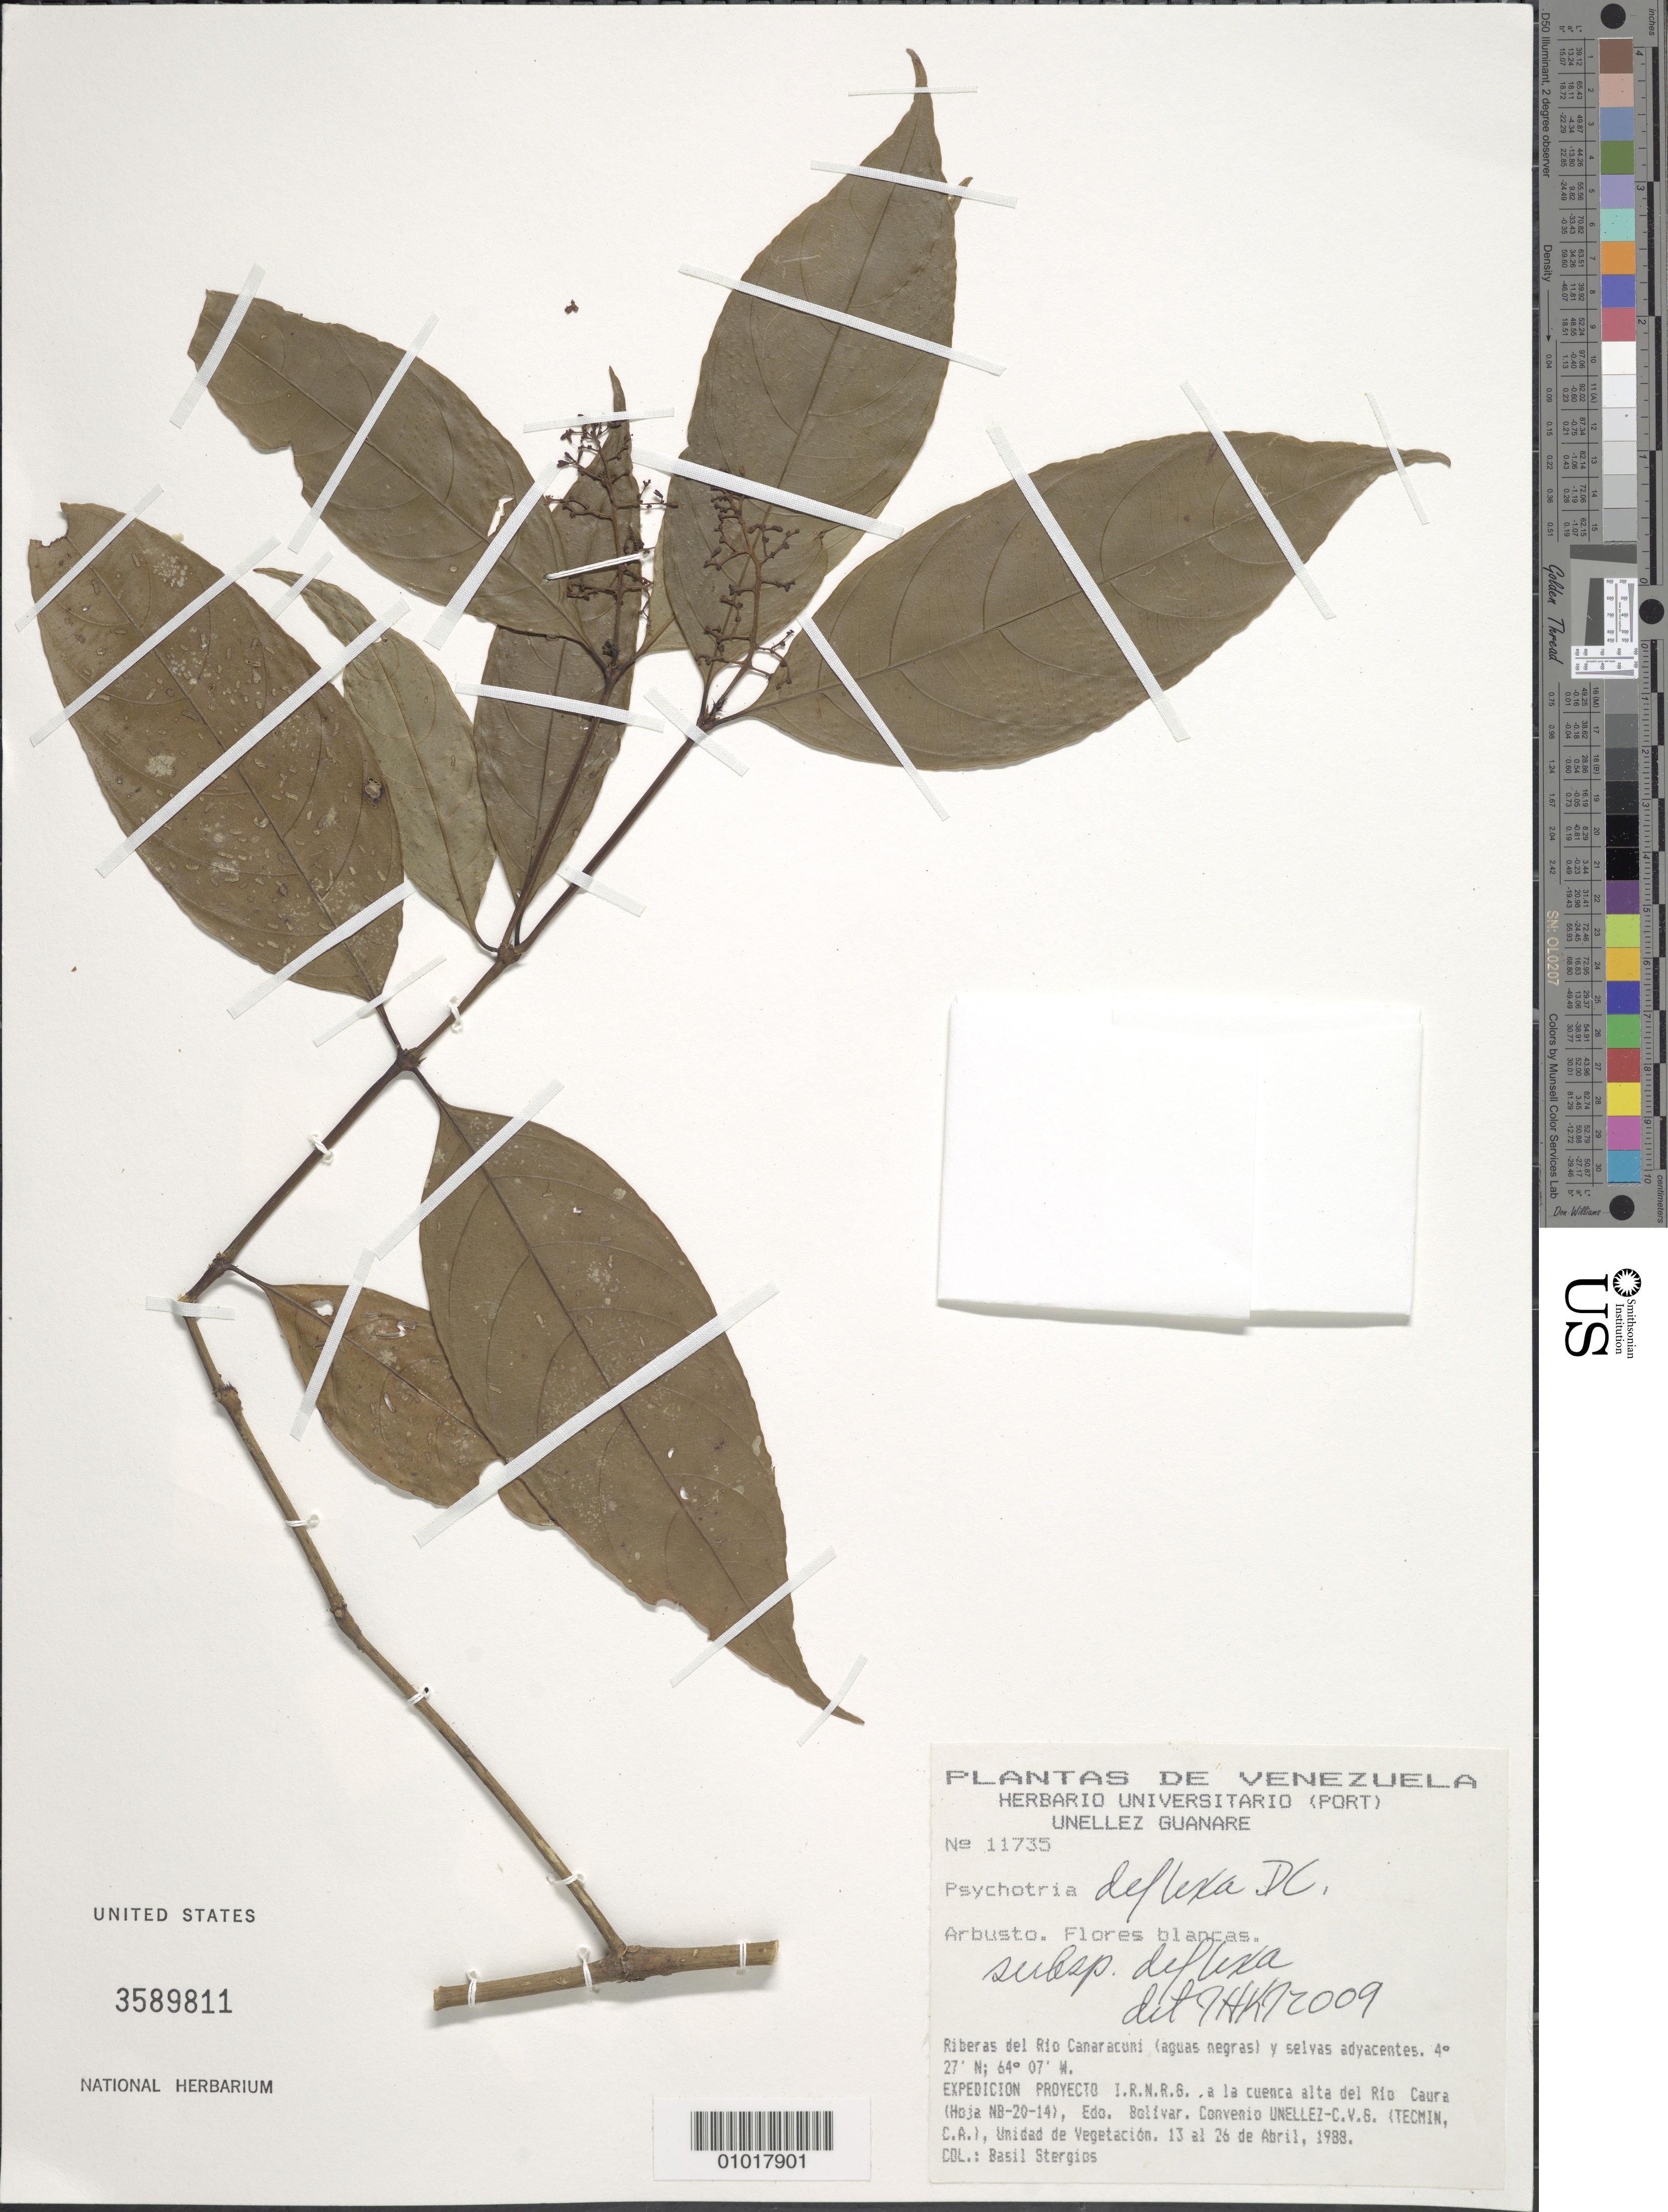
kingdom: Plantae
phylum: Tracheophyta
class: Magnoliopsida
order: Gentianales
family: Rubiaceae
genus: Psychotria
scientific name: Psychotria deflexa subsp. deflexa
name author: DC.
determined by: Kirkbride, J. H.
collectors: B. G. Stergios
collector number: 11735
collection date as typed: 13-Apr-88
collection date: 1988-04-13/1988-04-26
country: Venezuela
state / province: Bolívar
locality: Riberas del rio Canaracuni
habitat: Riberas del Rio Canaracuni (aquas negras) y selvas adyacentes.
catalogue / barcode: US 3589811